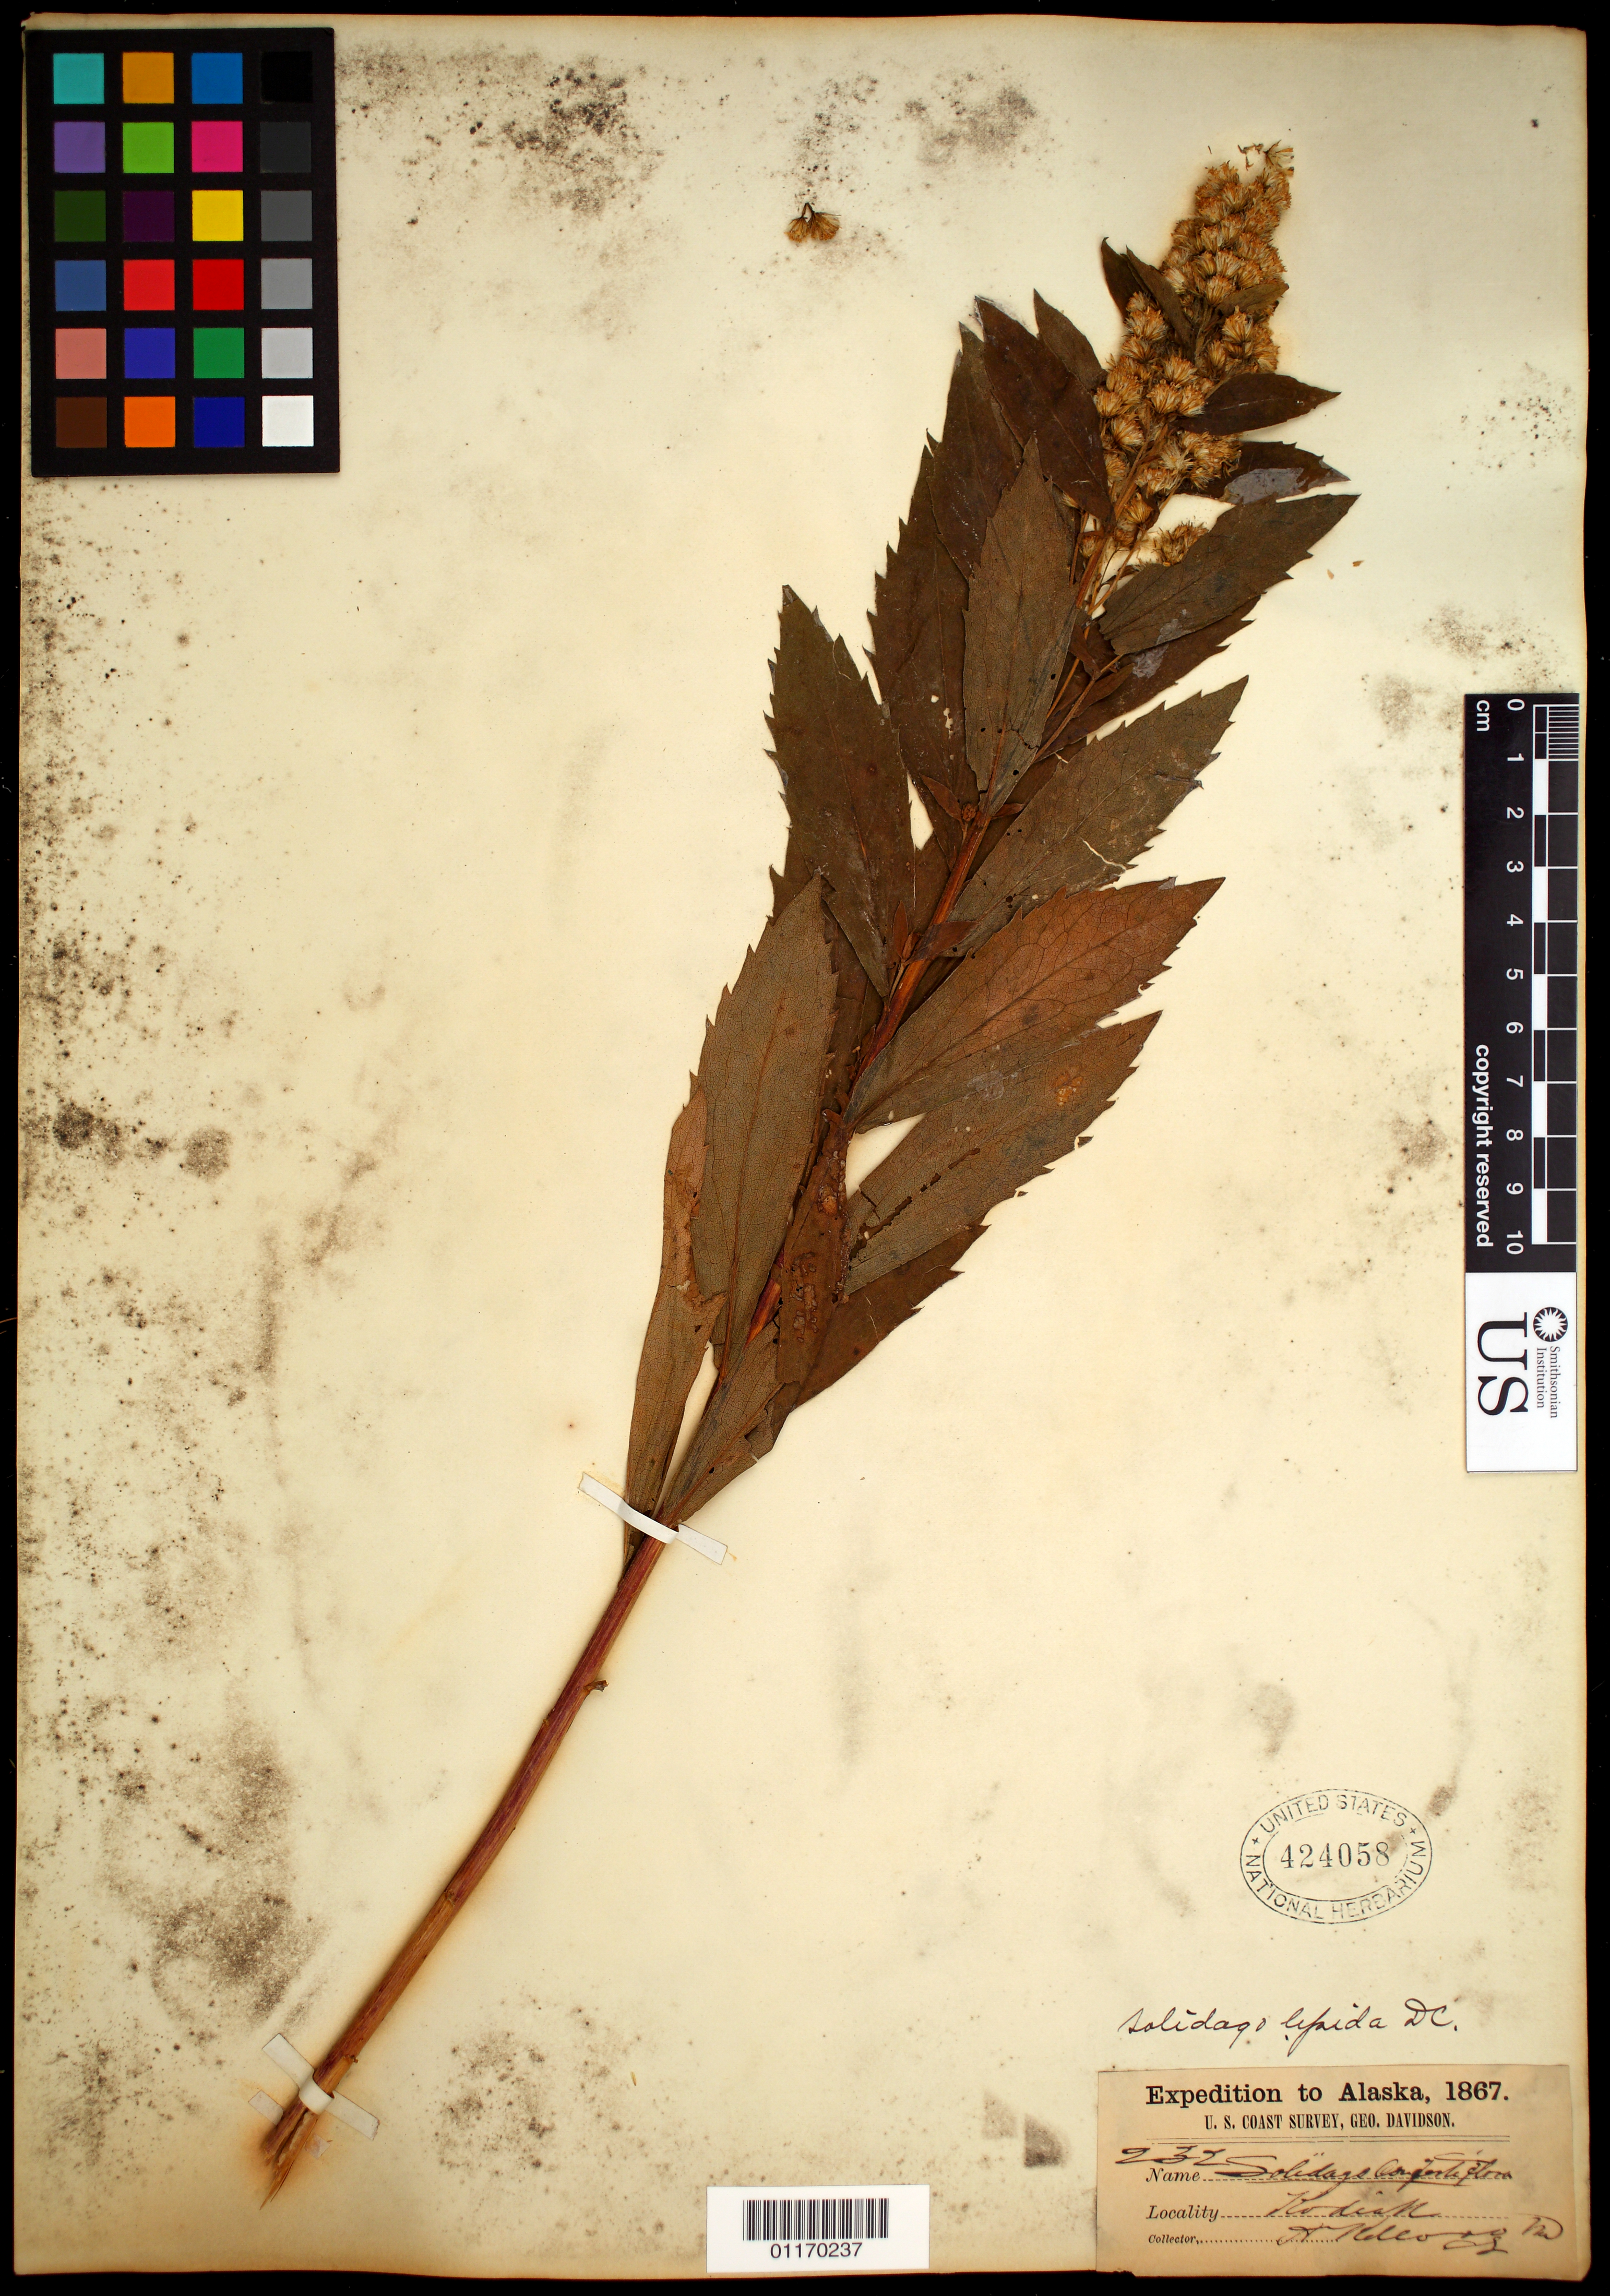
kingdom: Plantae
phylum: Tracheophyta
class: Magnoliopsida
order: Asterales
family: Asteraceae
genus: Solidago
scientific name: Solidago canadensis var. salebrosa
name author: (Piper) M.E. Jones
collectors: A. Kellogg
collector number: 232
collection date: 1867-08-29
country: United States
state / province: Alaska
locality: Kodiak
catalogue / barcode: US 424058